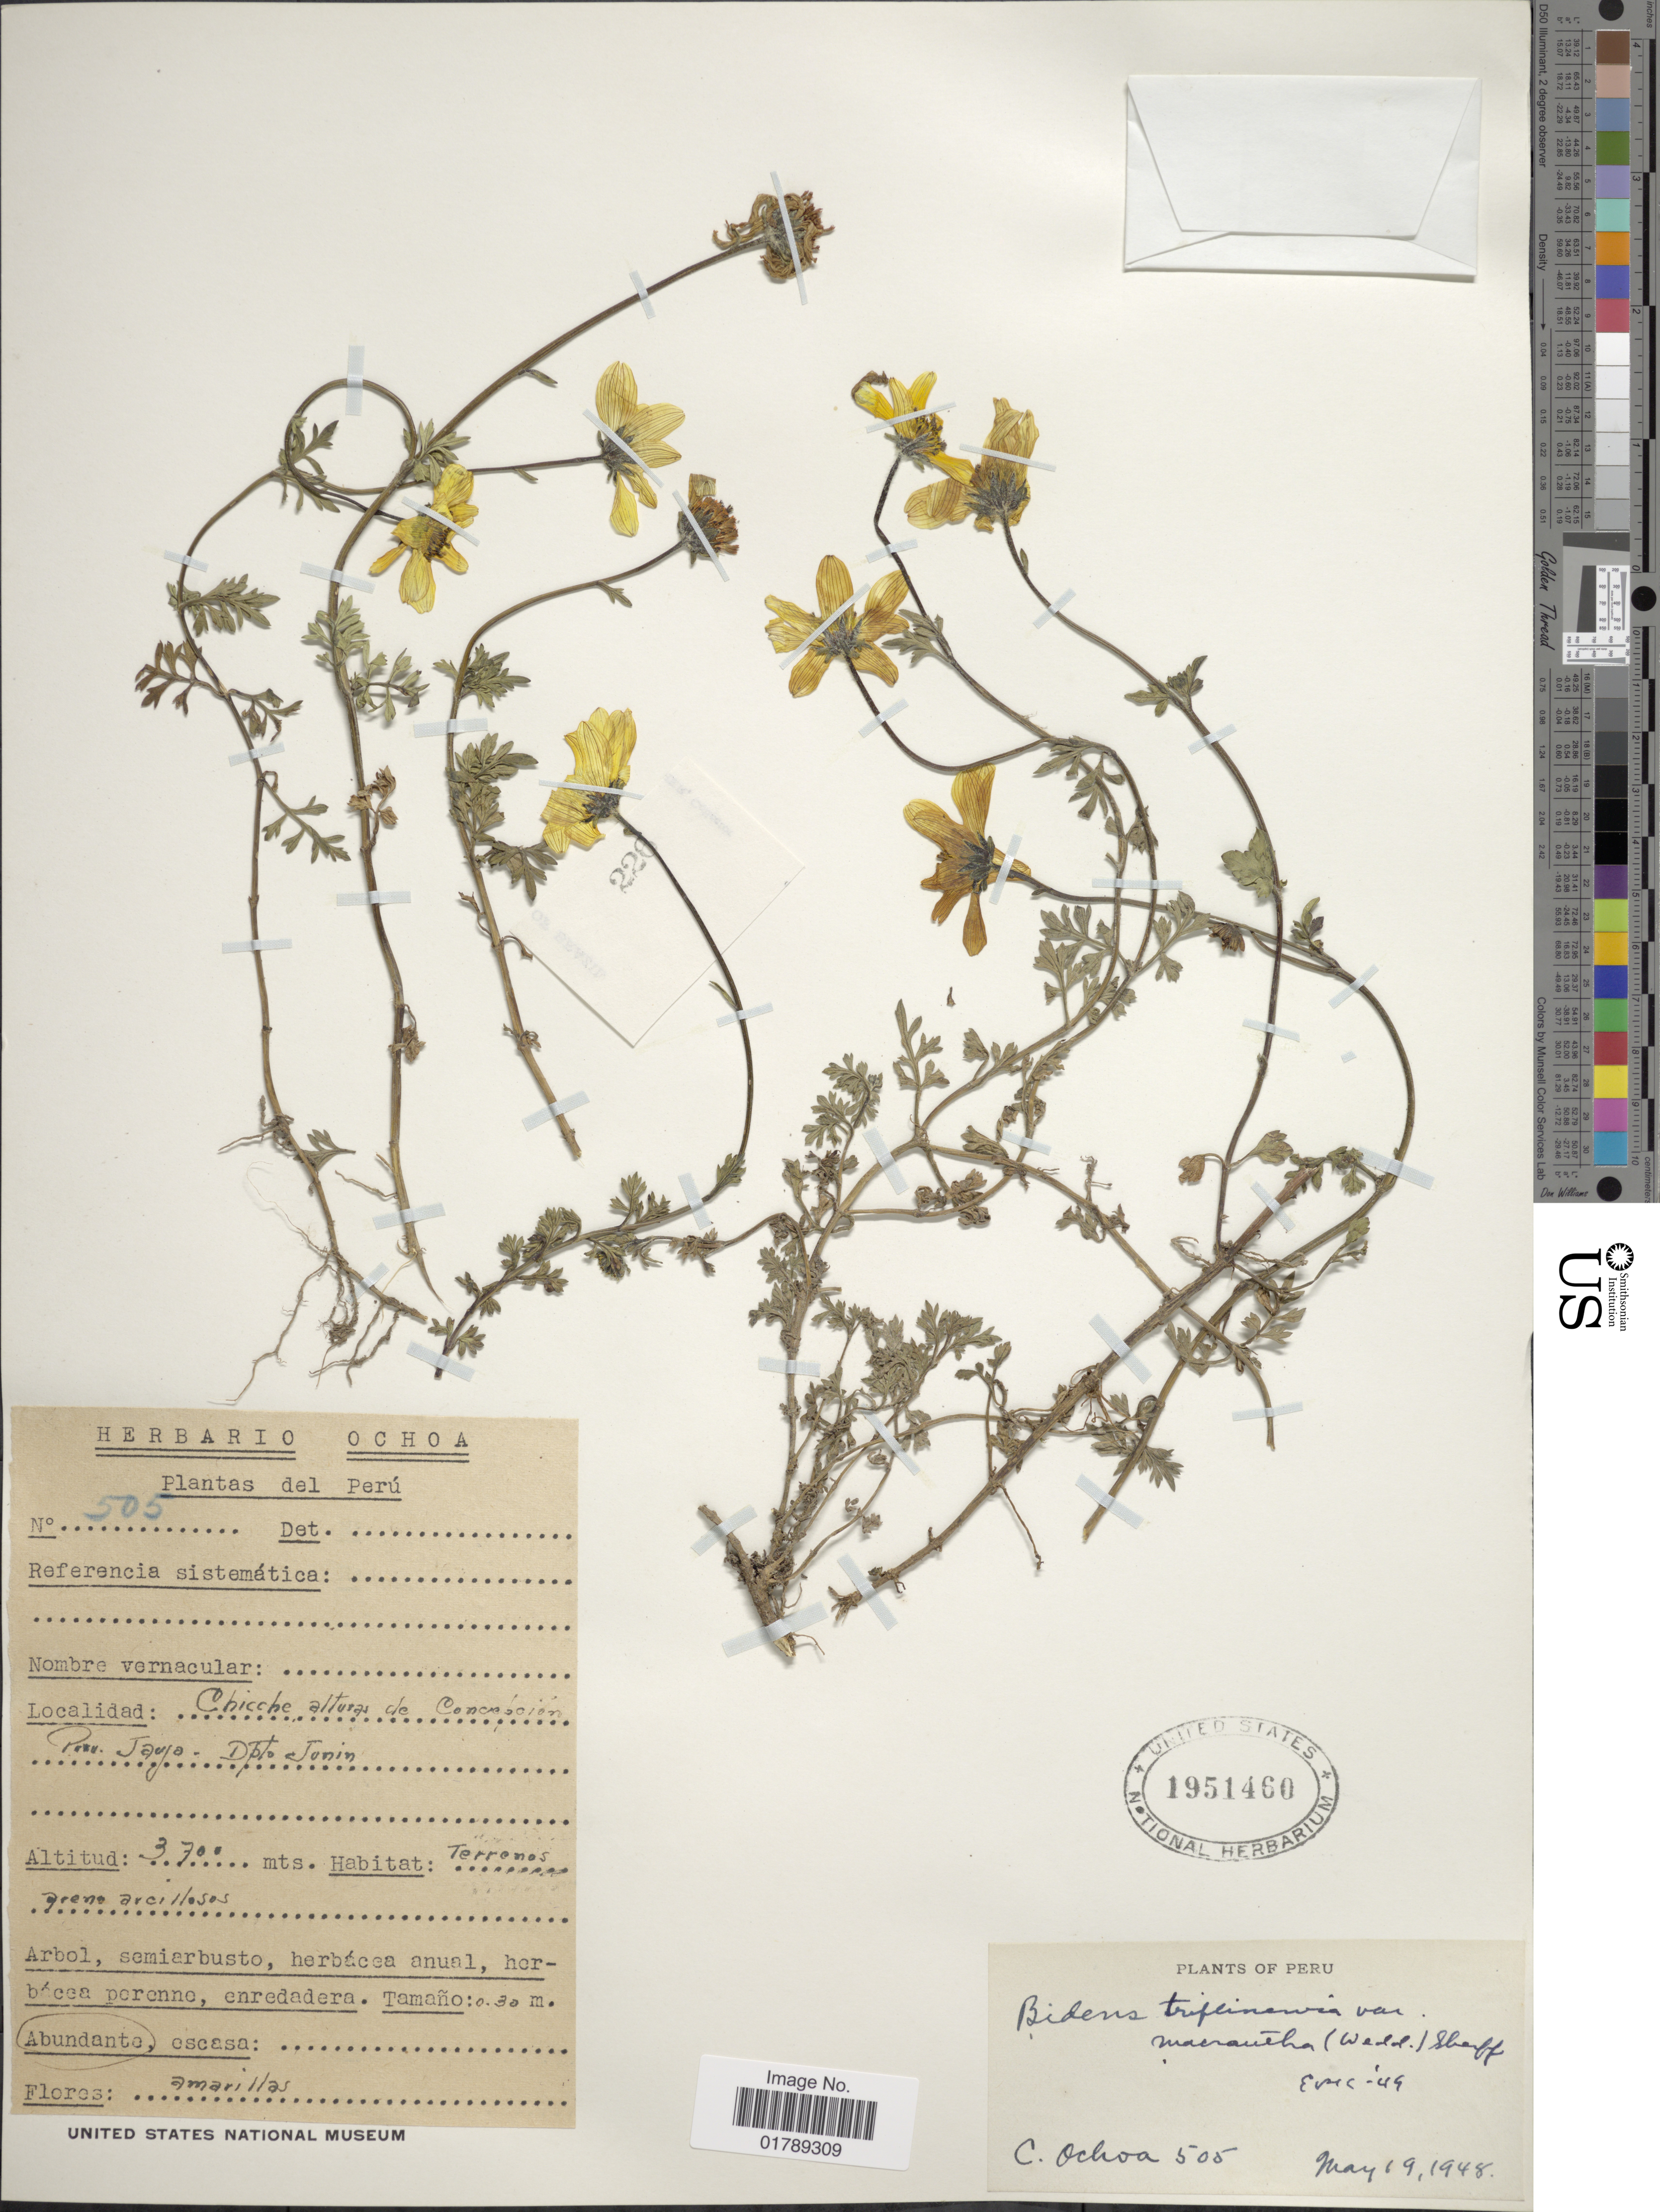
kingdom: Plantae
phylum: Tracheophyta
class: Magnoliopsida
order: Asterales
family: Asteraceae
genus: Bidens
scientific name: Bidens triplinervia var. macrantha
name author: (Wedd.) Sherff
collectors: C. Ochoa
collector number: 505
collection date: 1948-05-19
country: Peru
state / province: Junín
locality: Chicche alturas de Concepción, Prov. Jauja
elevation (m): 3700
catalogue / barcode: US 1951460